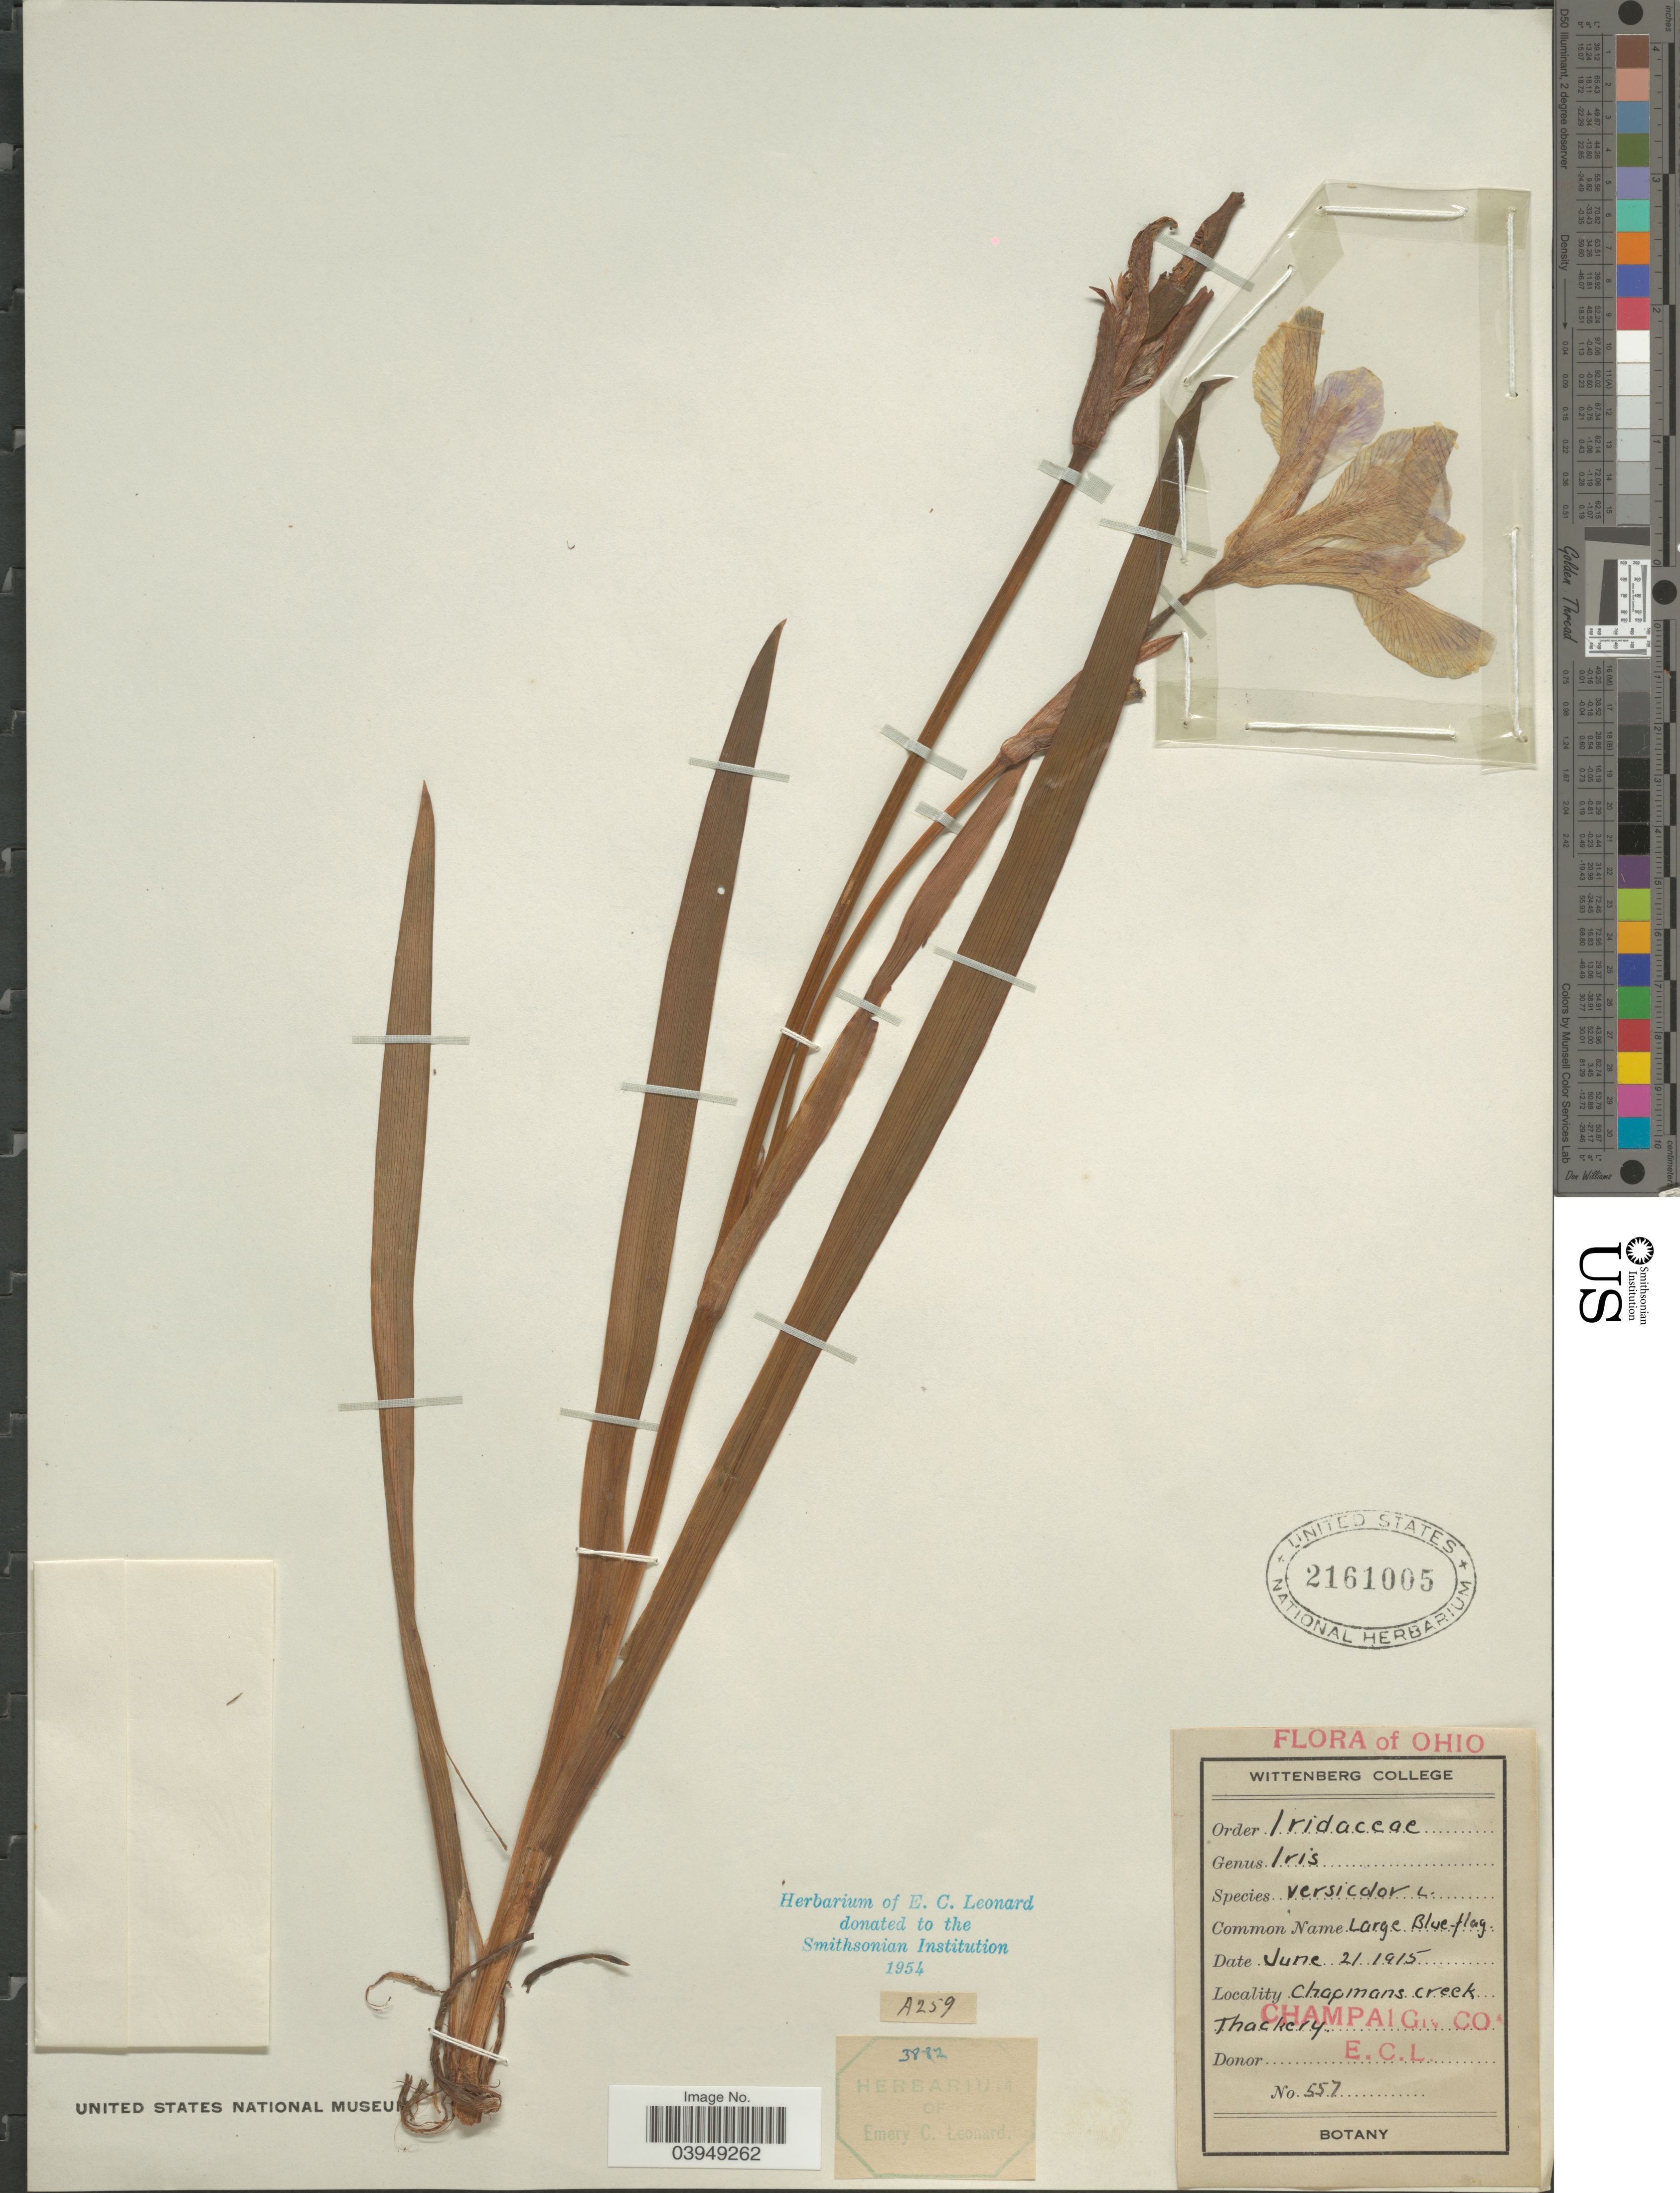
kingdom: Plantae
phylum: Tracheophyta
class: Liliopsida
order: Asparagales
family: Iridaceae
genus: Iris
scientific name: Iris versicolor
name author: L.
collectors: E. C. Leonard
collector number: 557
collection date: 1915-06-21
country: United States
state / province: Ohio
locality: Chapmans creek. Thackery. Champaign Co.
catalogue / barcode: US 2161005